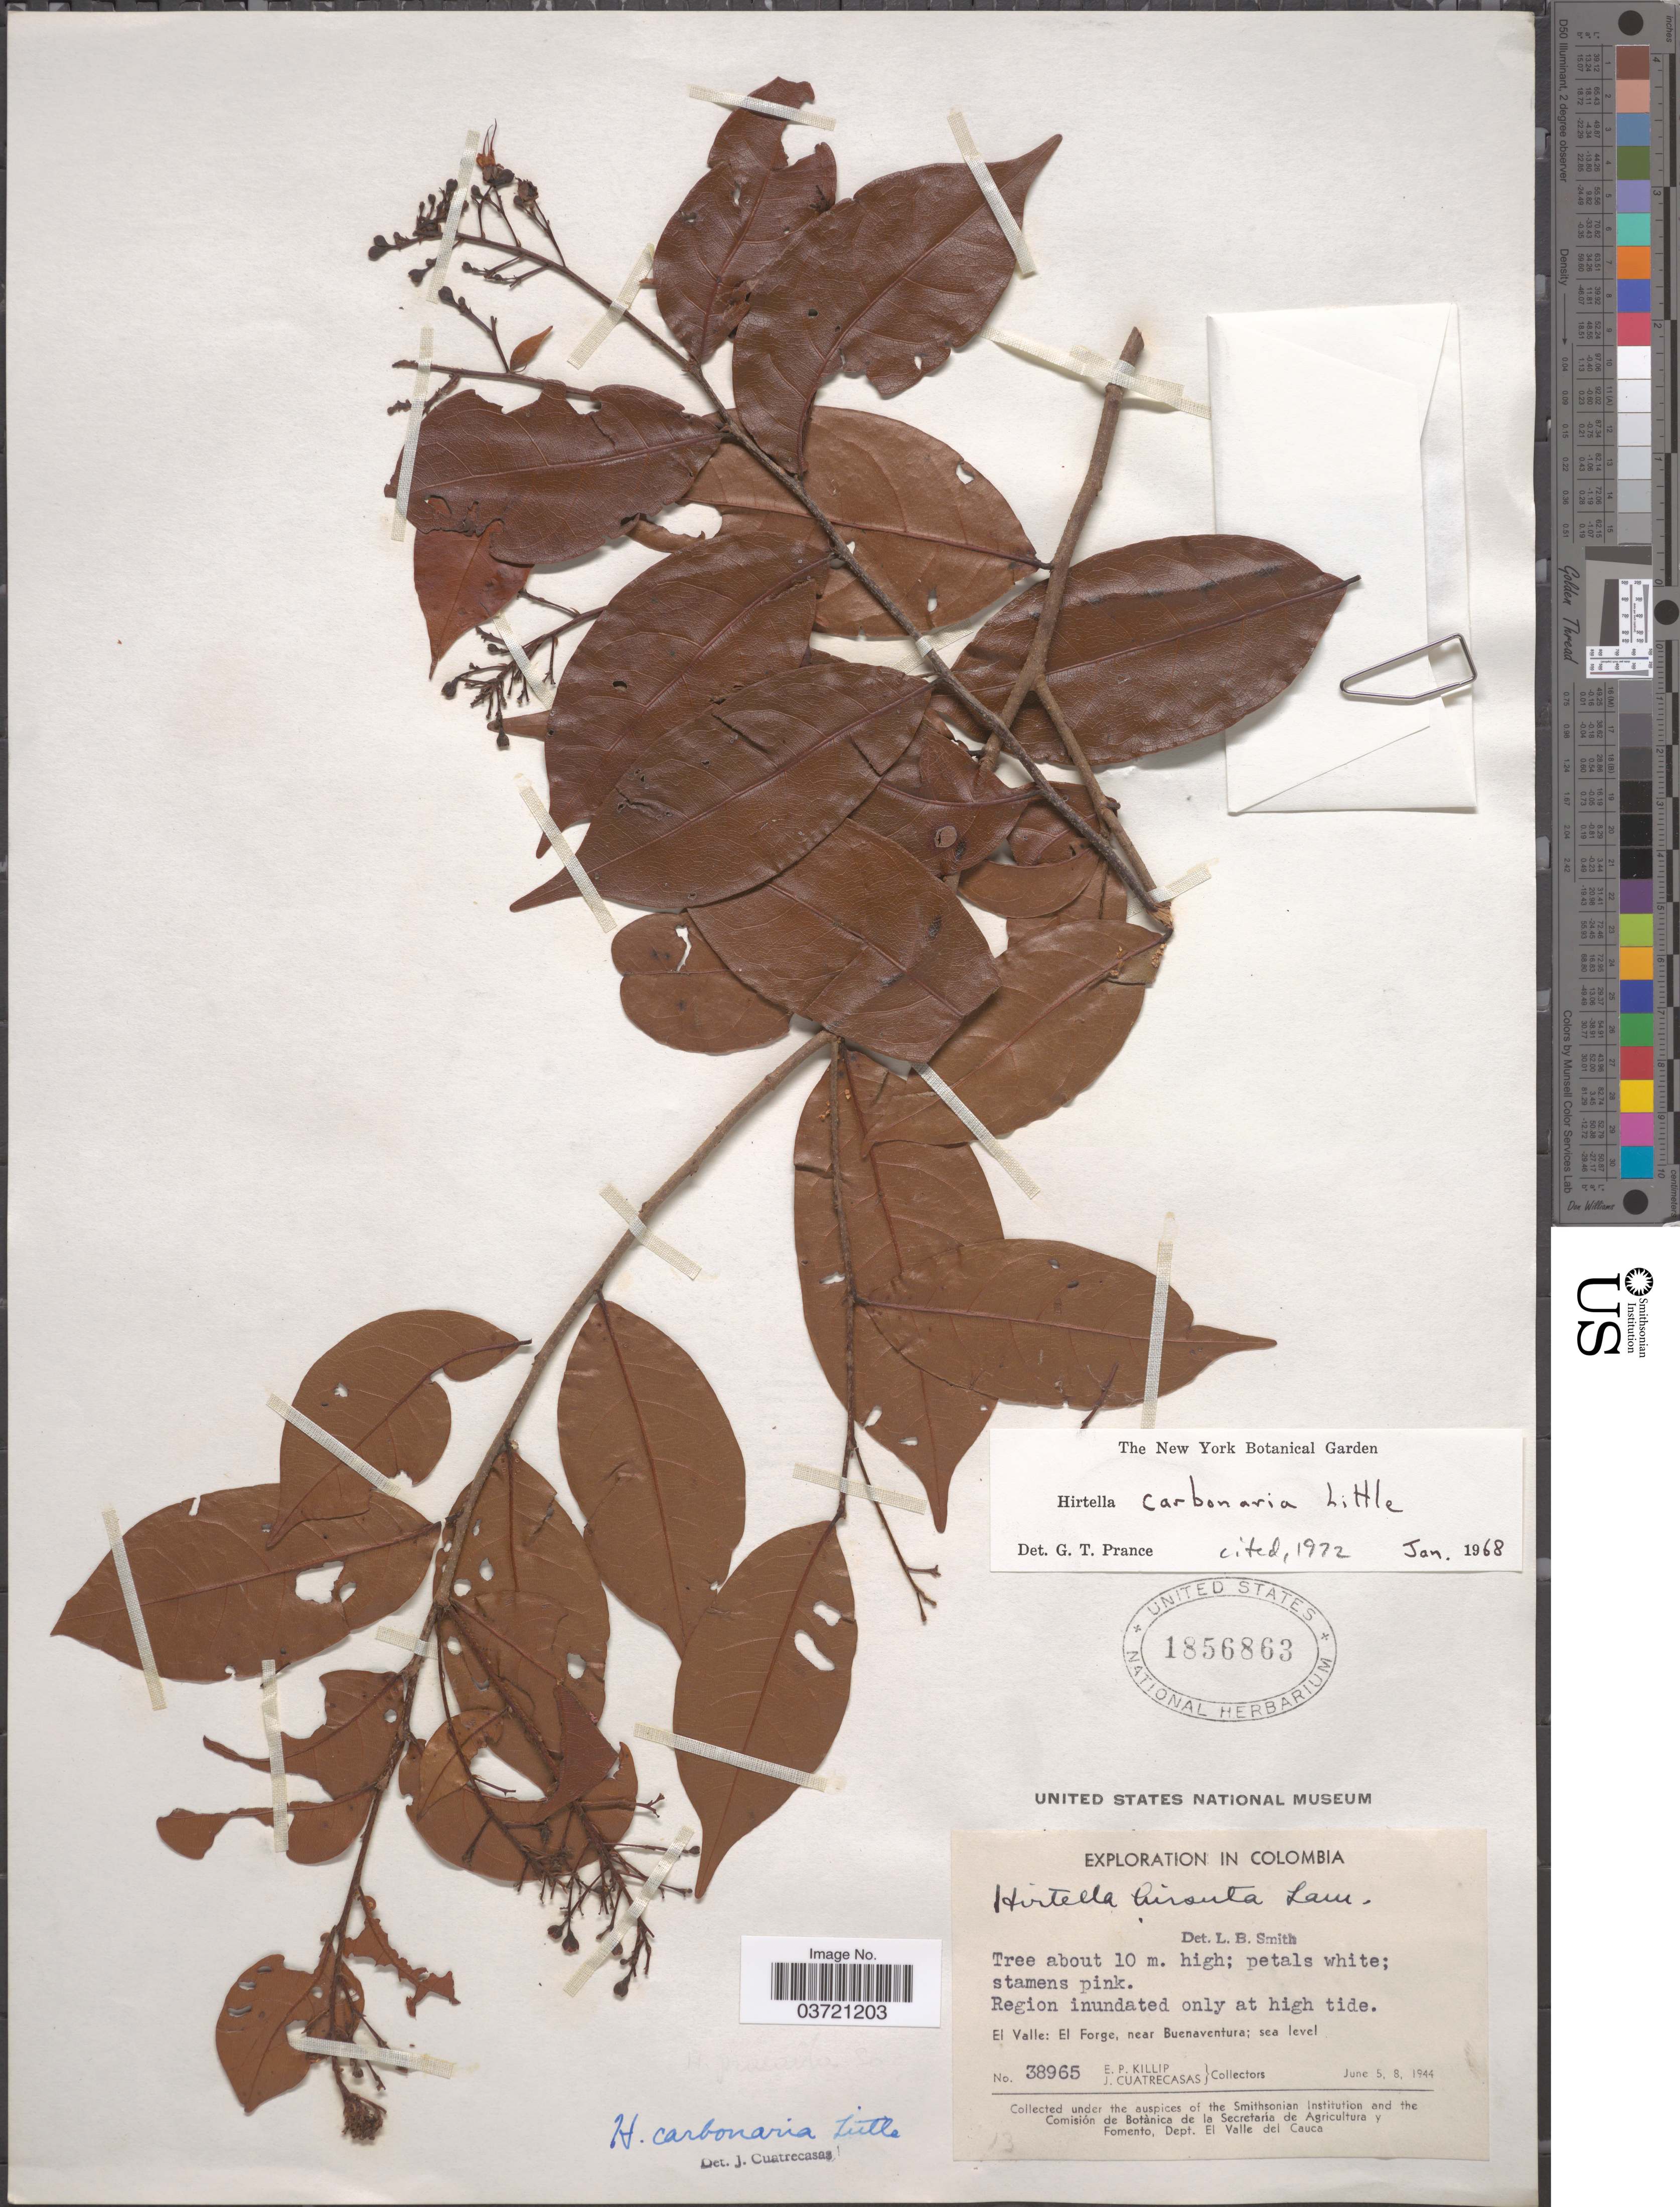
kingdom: Plantae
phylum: Tracheophyta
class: Magnoliopsida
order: Malpighiales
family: Chrysobalanaceae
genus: Hirtella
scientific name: Hirtella carbonaria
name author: Little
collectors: E. P. Killip & J. Cuatrecasas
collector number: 38965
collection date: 1944-06-05/1944-06-08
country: Colombia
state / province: Valle del Cauca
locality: El Valle: El Forge, near Buenaventura.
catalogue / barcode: US 1856863